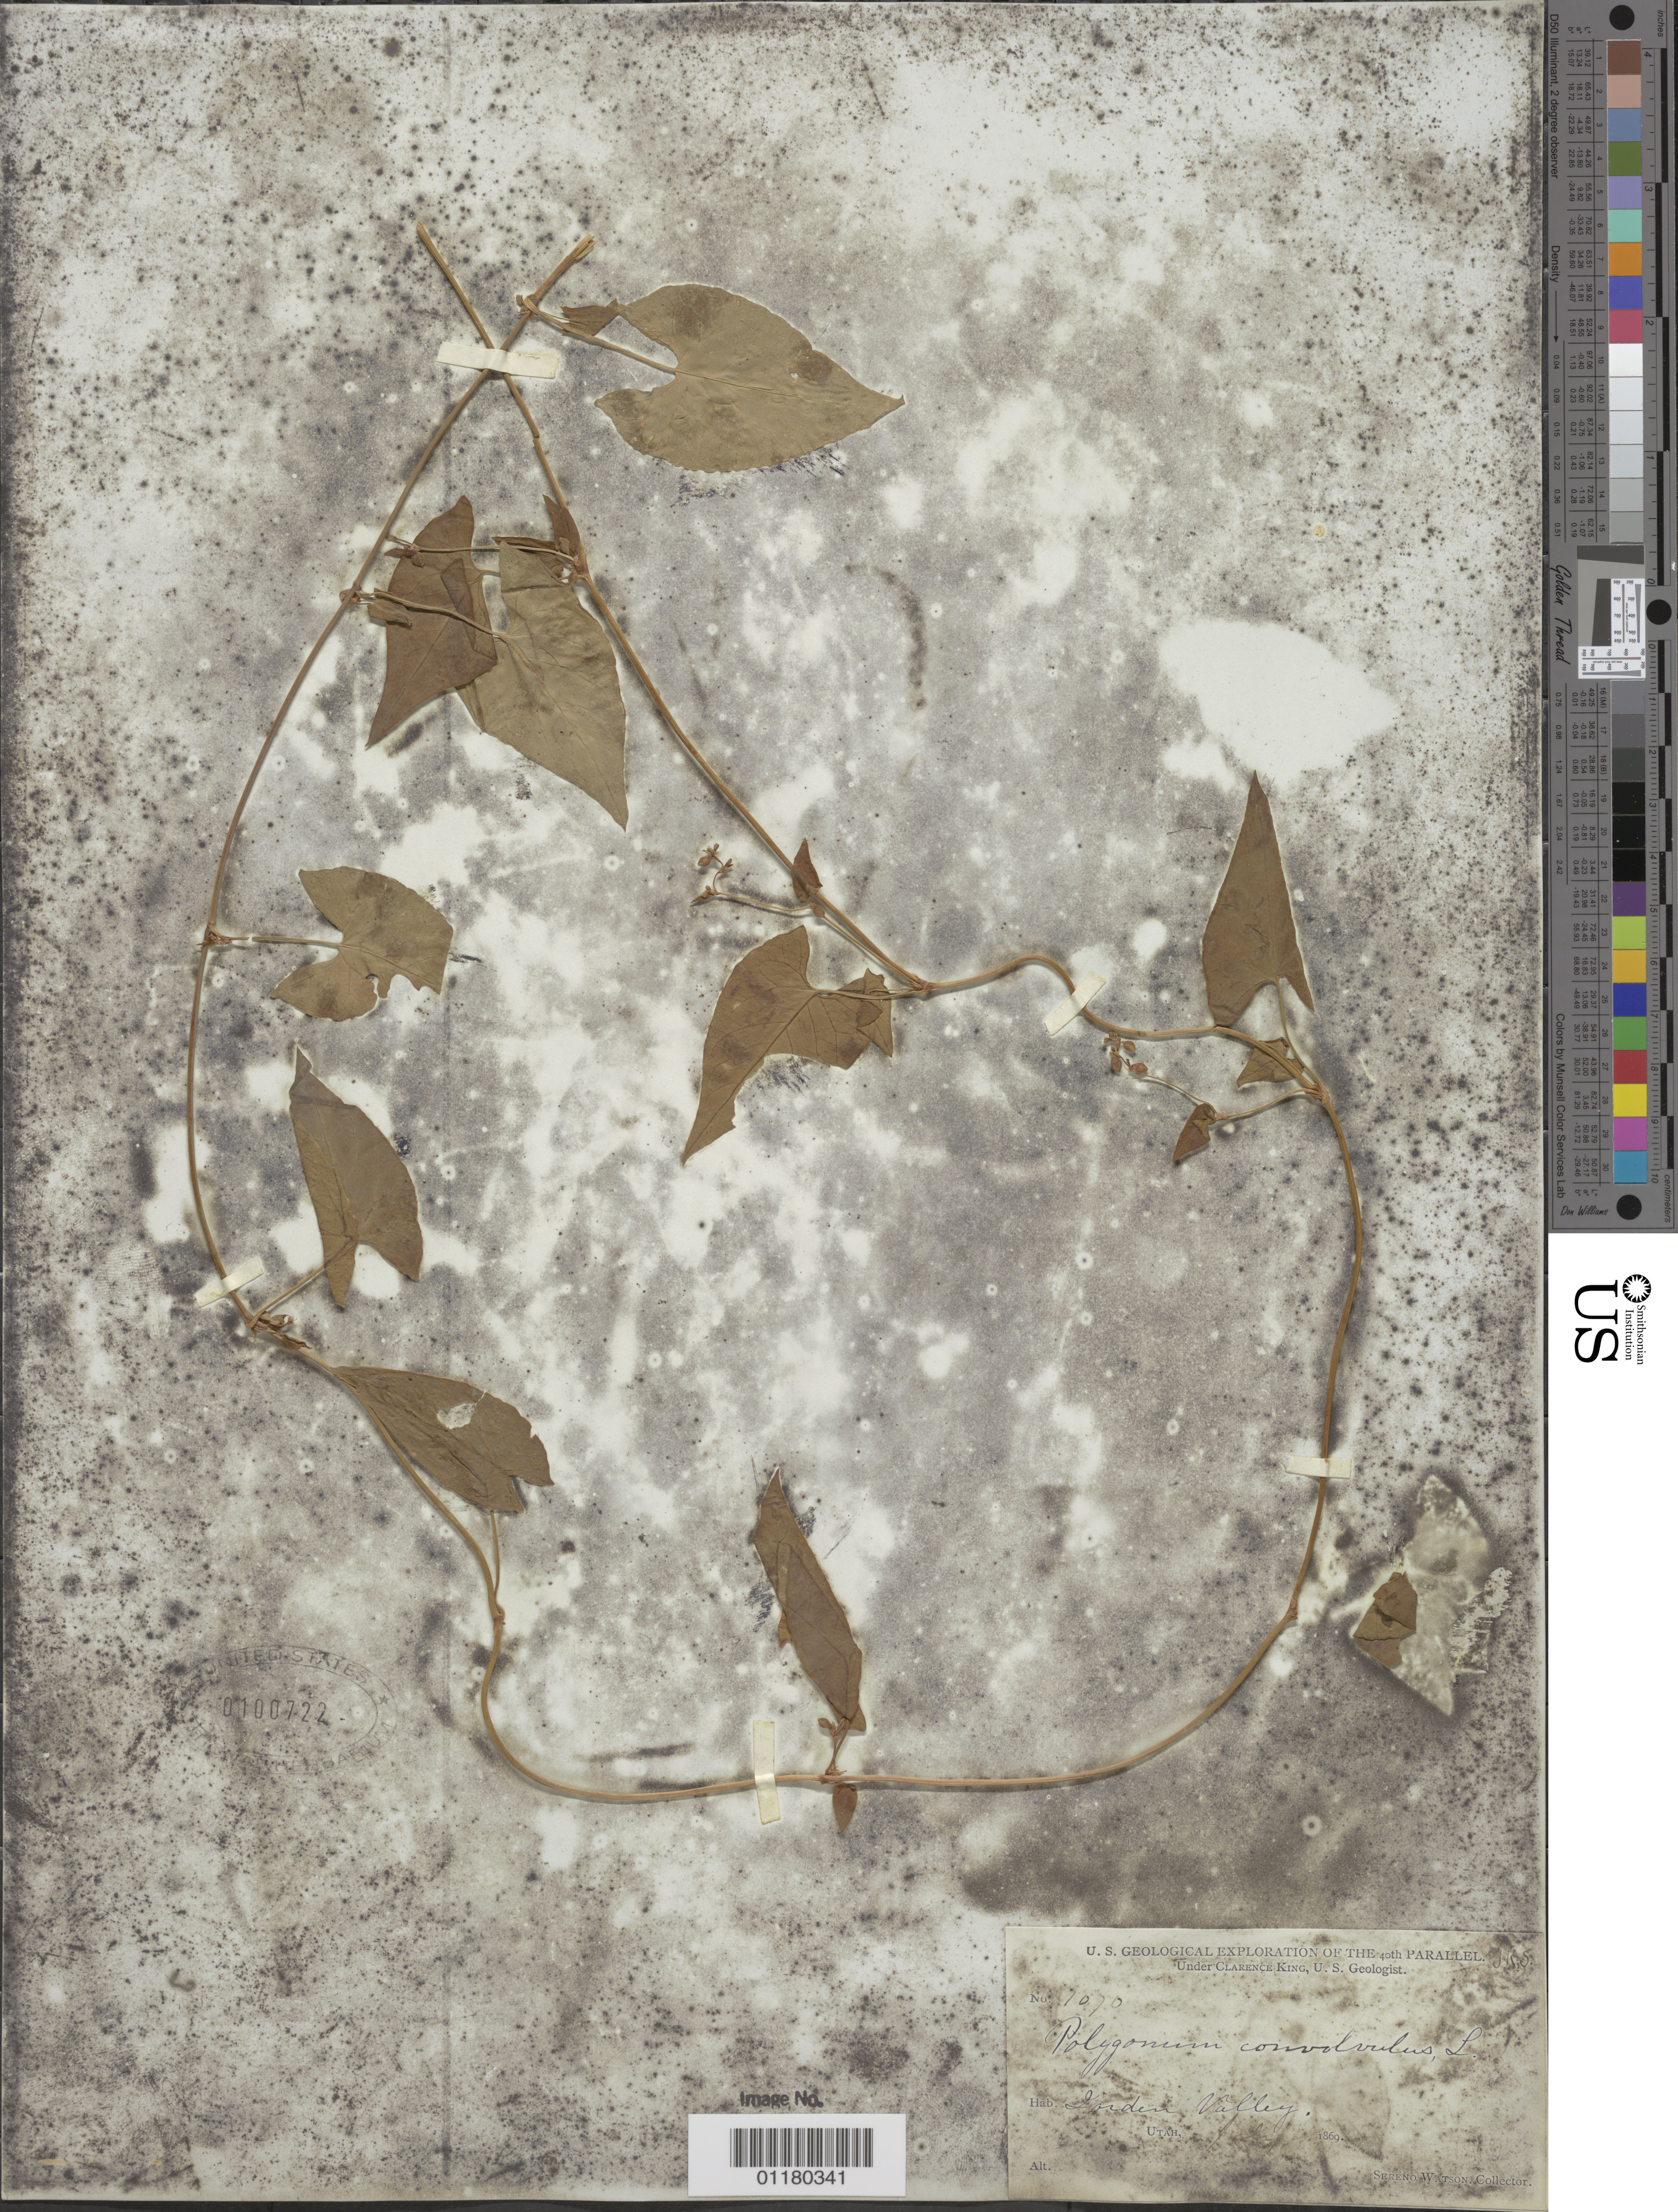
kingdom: Plantae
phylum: Tracheophyta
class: Magnoliopsida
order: Caryophyllales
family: Polygonaceae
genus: Polygonum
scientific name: Polygonum convolvulus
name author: L.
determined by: Strong, M. T., (US), Smithsonian Institution - National Museum of Natural History (UNITED STATES)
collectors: S. Watson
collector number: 1070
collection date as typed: Jul 1869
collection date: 1869-07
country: United States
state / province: Utah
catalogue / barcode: US 100722